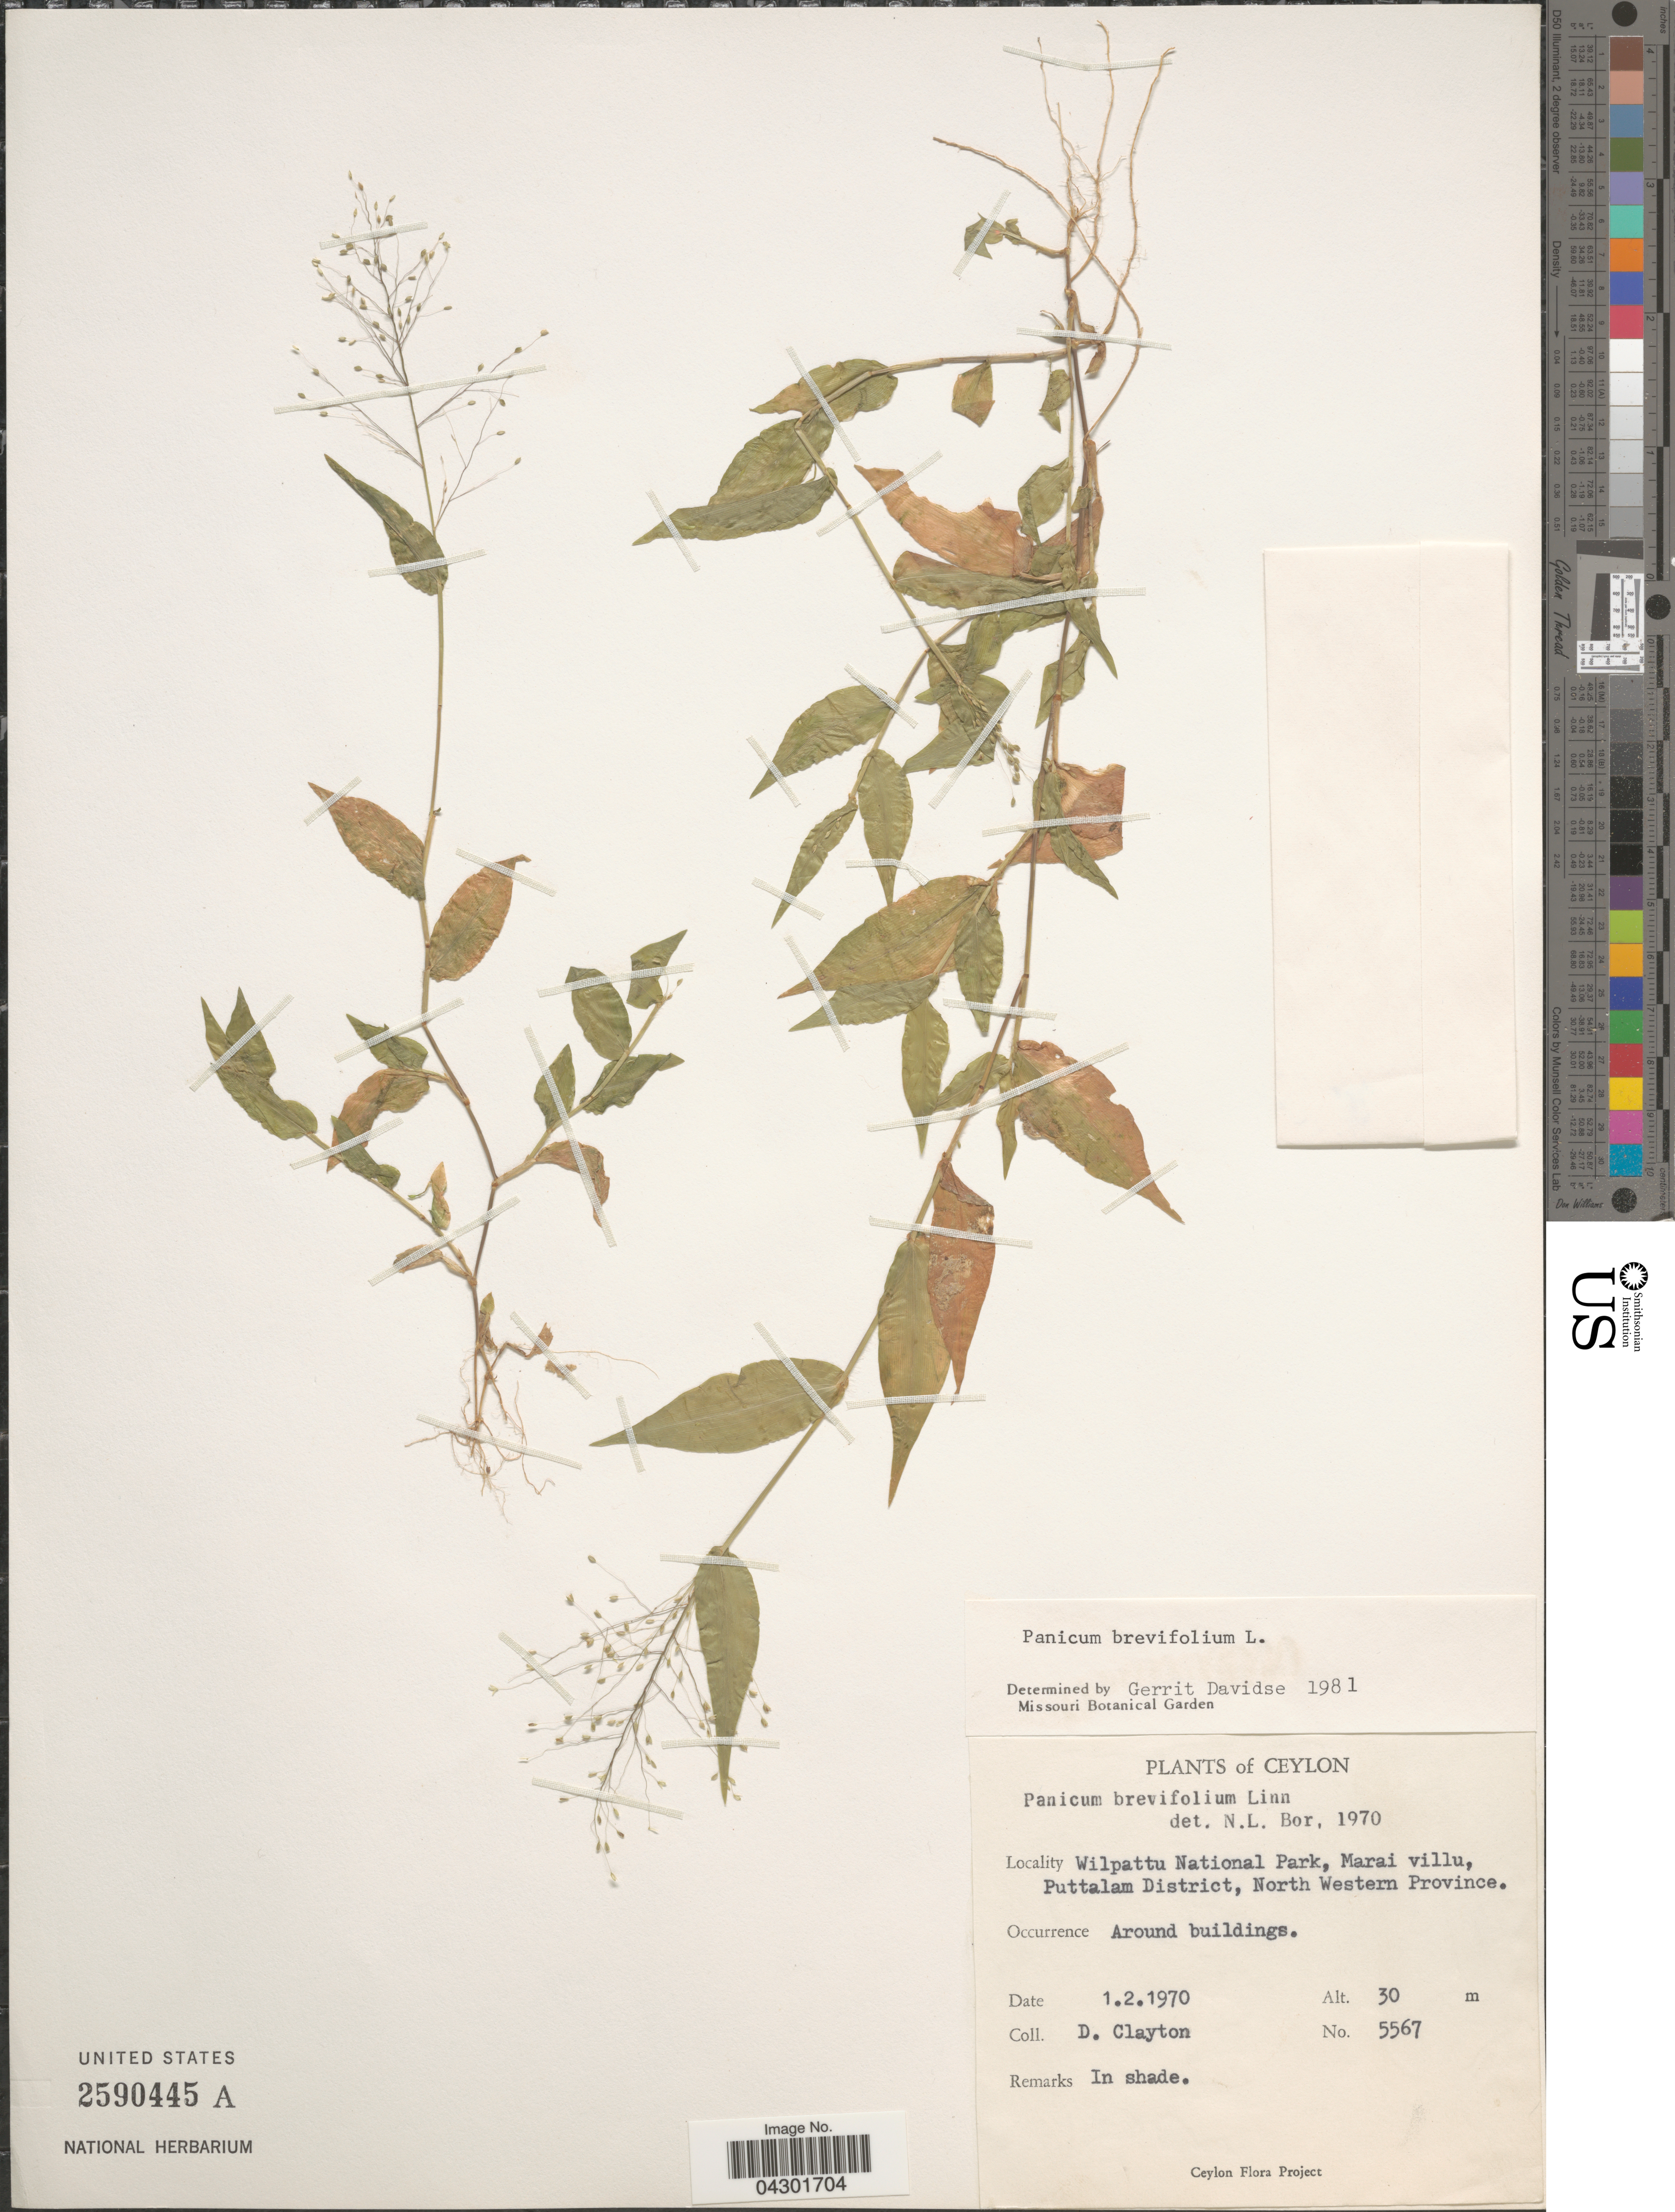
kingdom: Plantae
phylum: Tracheophyta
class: Liliopsida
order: Poales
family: Poaceae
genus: Panicum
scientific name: Panicum brevifolium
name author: L.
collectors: D. Clayton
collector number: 5567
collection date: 1970-02-01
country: Sri Lanka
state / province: North Western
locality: Ceylon. Wilpattu National Park, Marai villu. Puttalam District. Around buildings.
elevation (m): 30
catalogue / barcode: US 2590445A